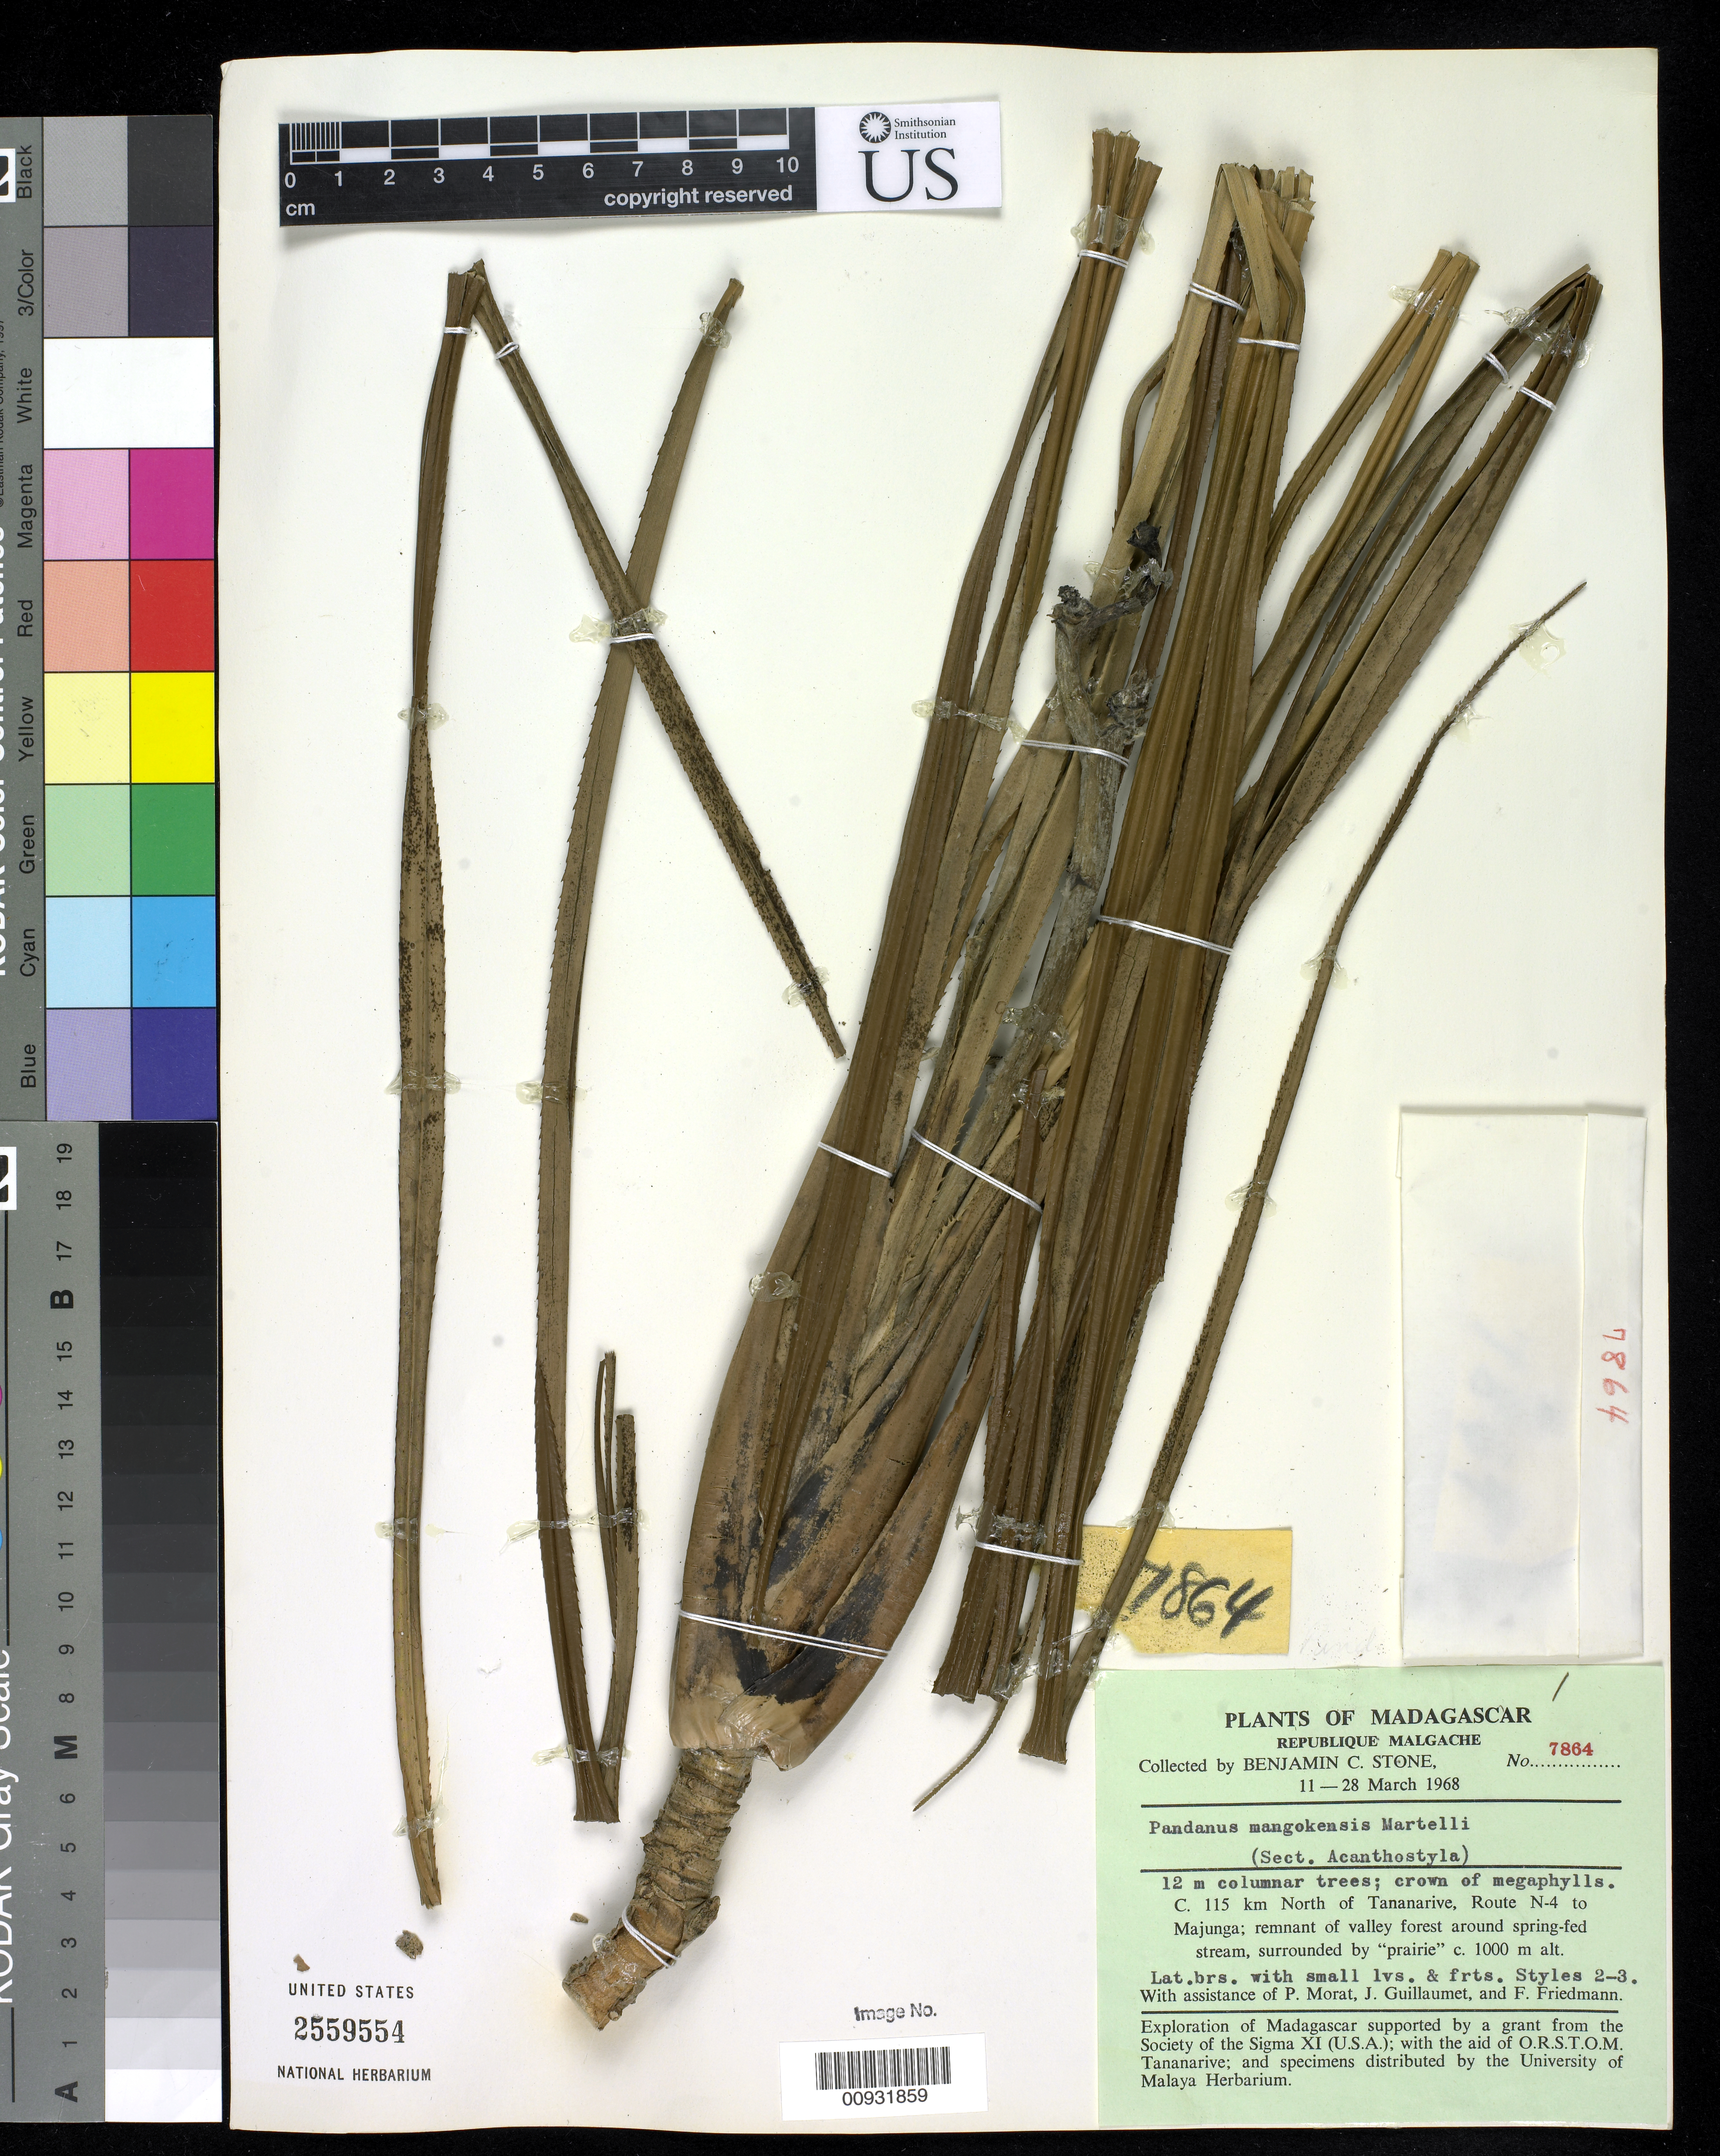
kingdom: Plantae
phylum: Tracheophyta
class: Liliopsida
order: Pandanales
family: Pandanaceae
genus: Pandanus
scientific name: Pandanus mangokensis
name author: Martelli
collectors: B. C. Stone, P. Morat, J. Guillaumet & E. Friedmann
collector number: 7864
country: Madagascar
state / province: Analamanga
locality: n of Tananarive, Rt N-4 to Majunga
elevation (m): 1000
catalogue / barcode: US 2559554